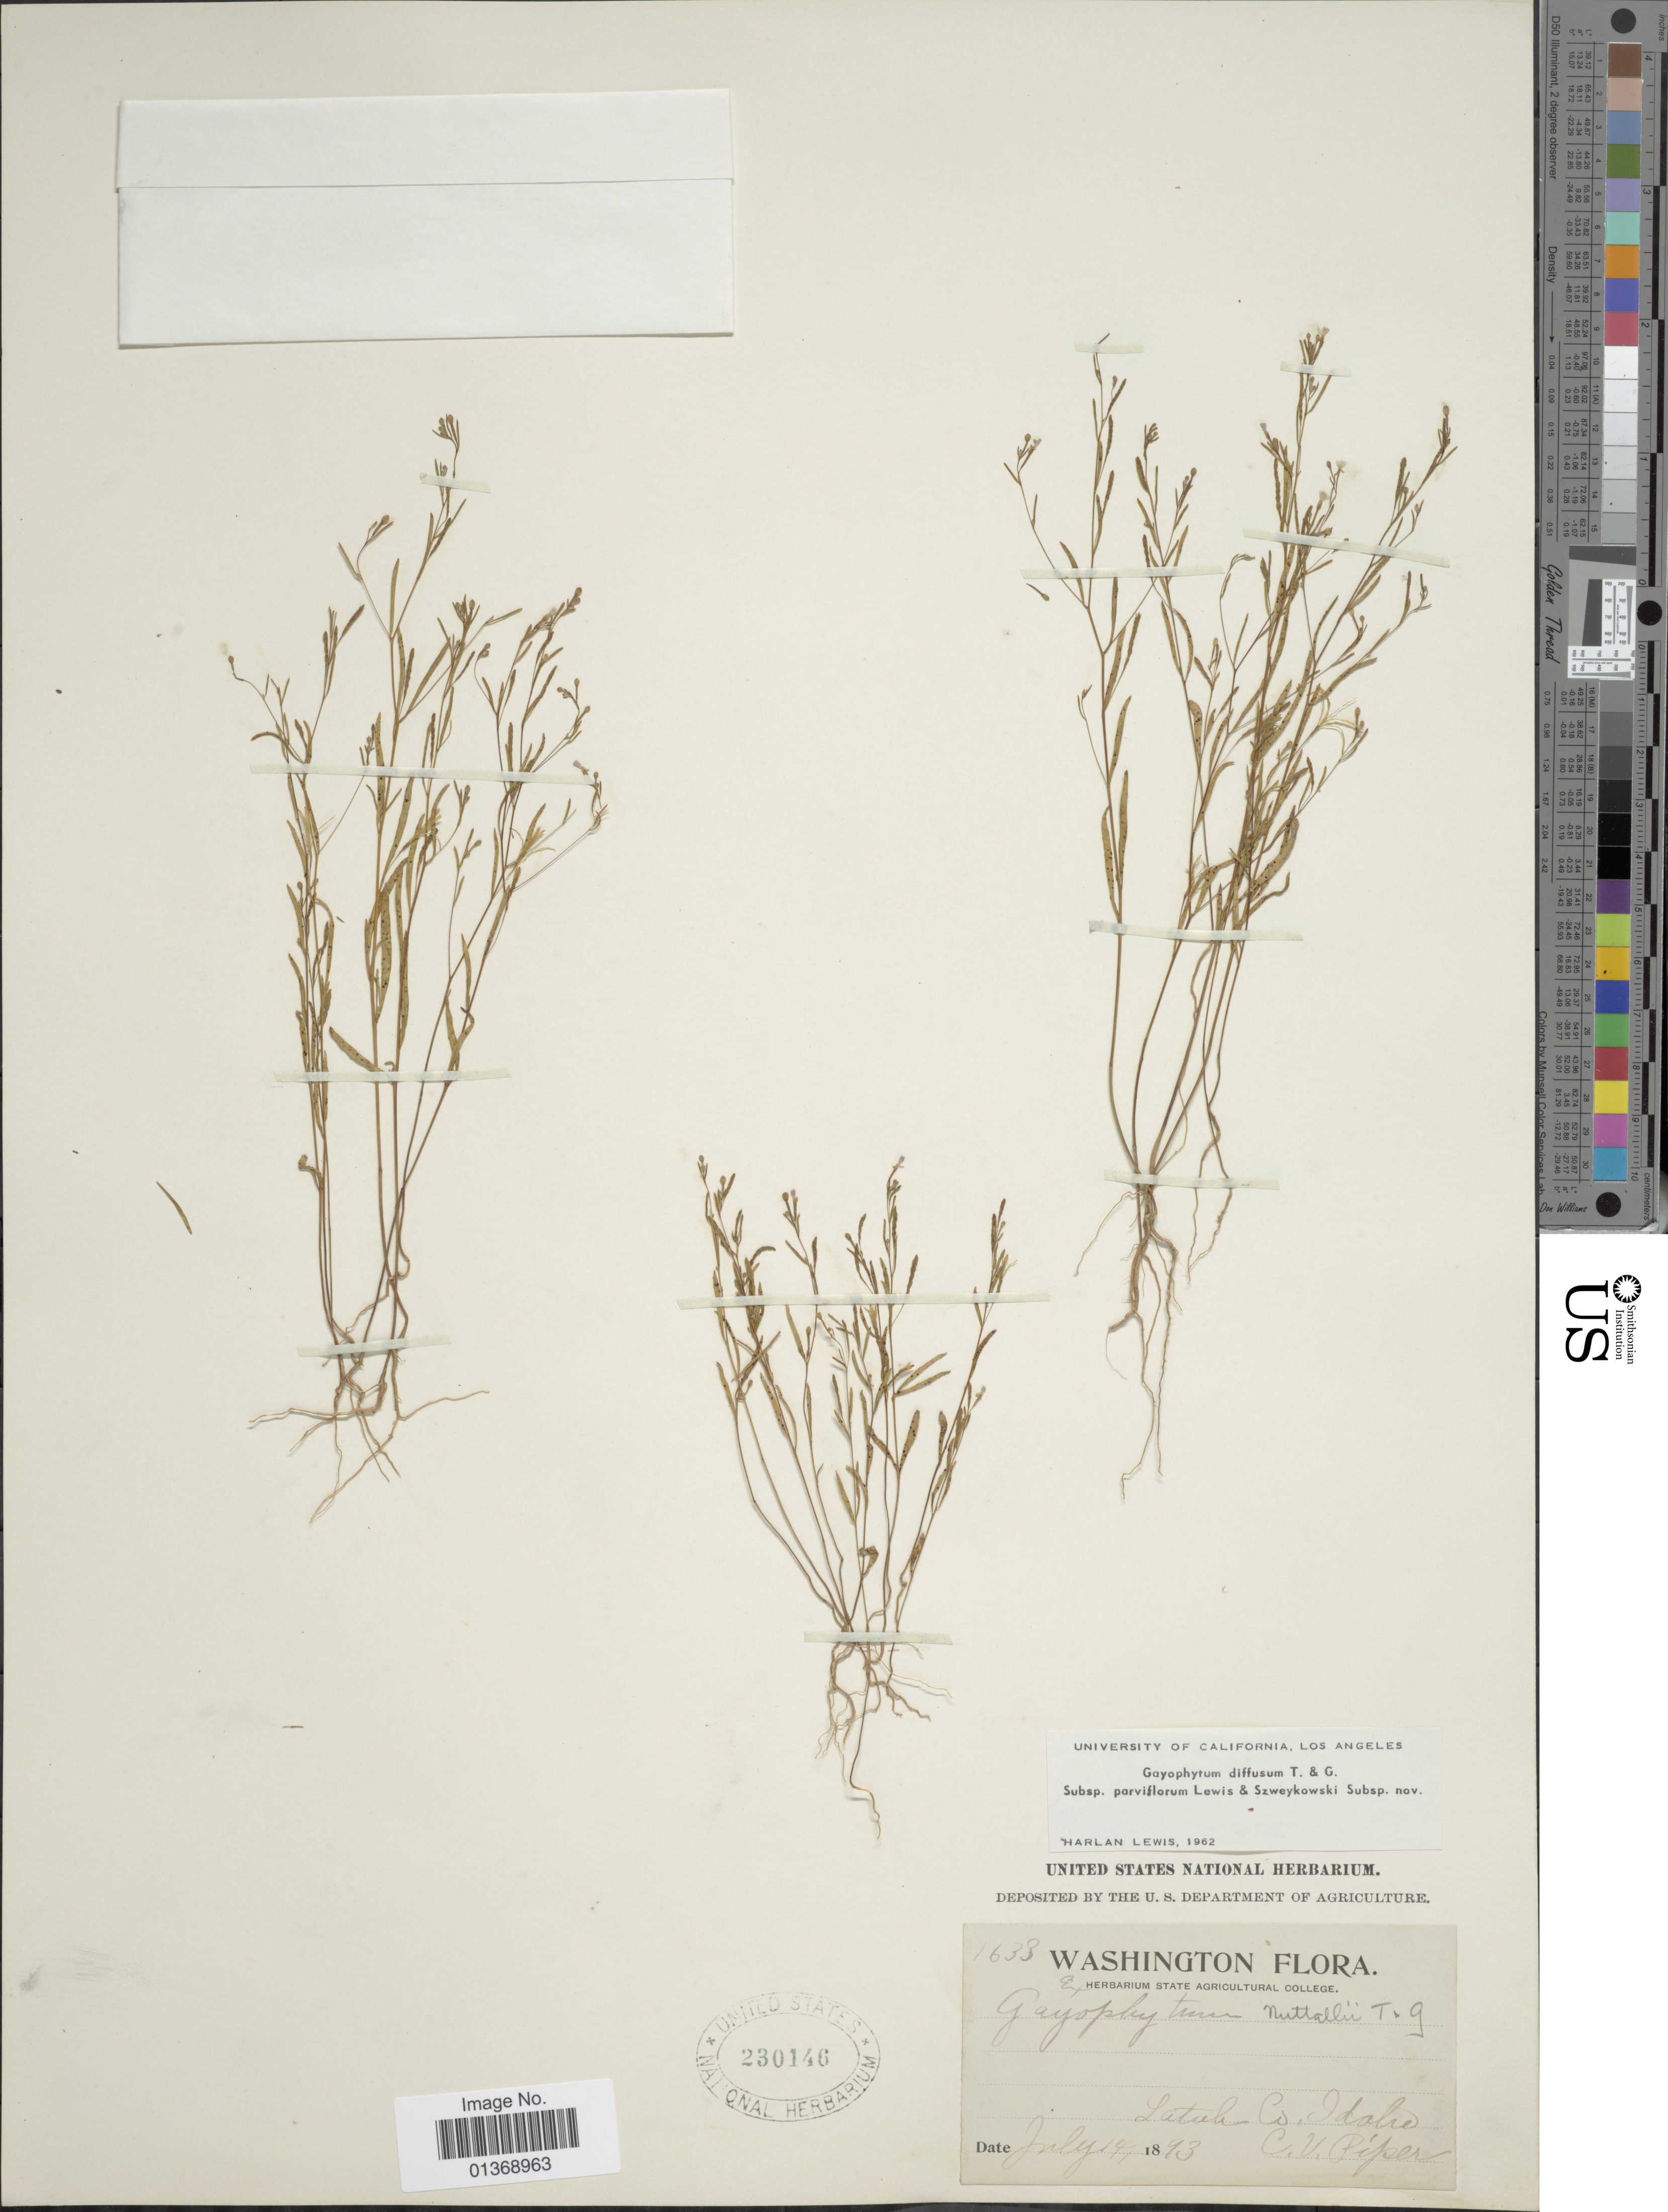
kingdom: Plantae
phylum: Tracheophyta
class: Magnoliopsida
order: Myrtales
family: Onagraceae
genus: Gayophytum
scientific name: Gayophytum diffusum subsp. parviflorum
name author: F. H. Lewis & Szweyk.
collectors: C. V. Piper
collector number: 1633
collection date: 1893-07-14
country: United States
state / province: Idaho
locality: Latah Co., Idaho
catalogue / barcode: US 230146